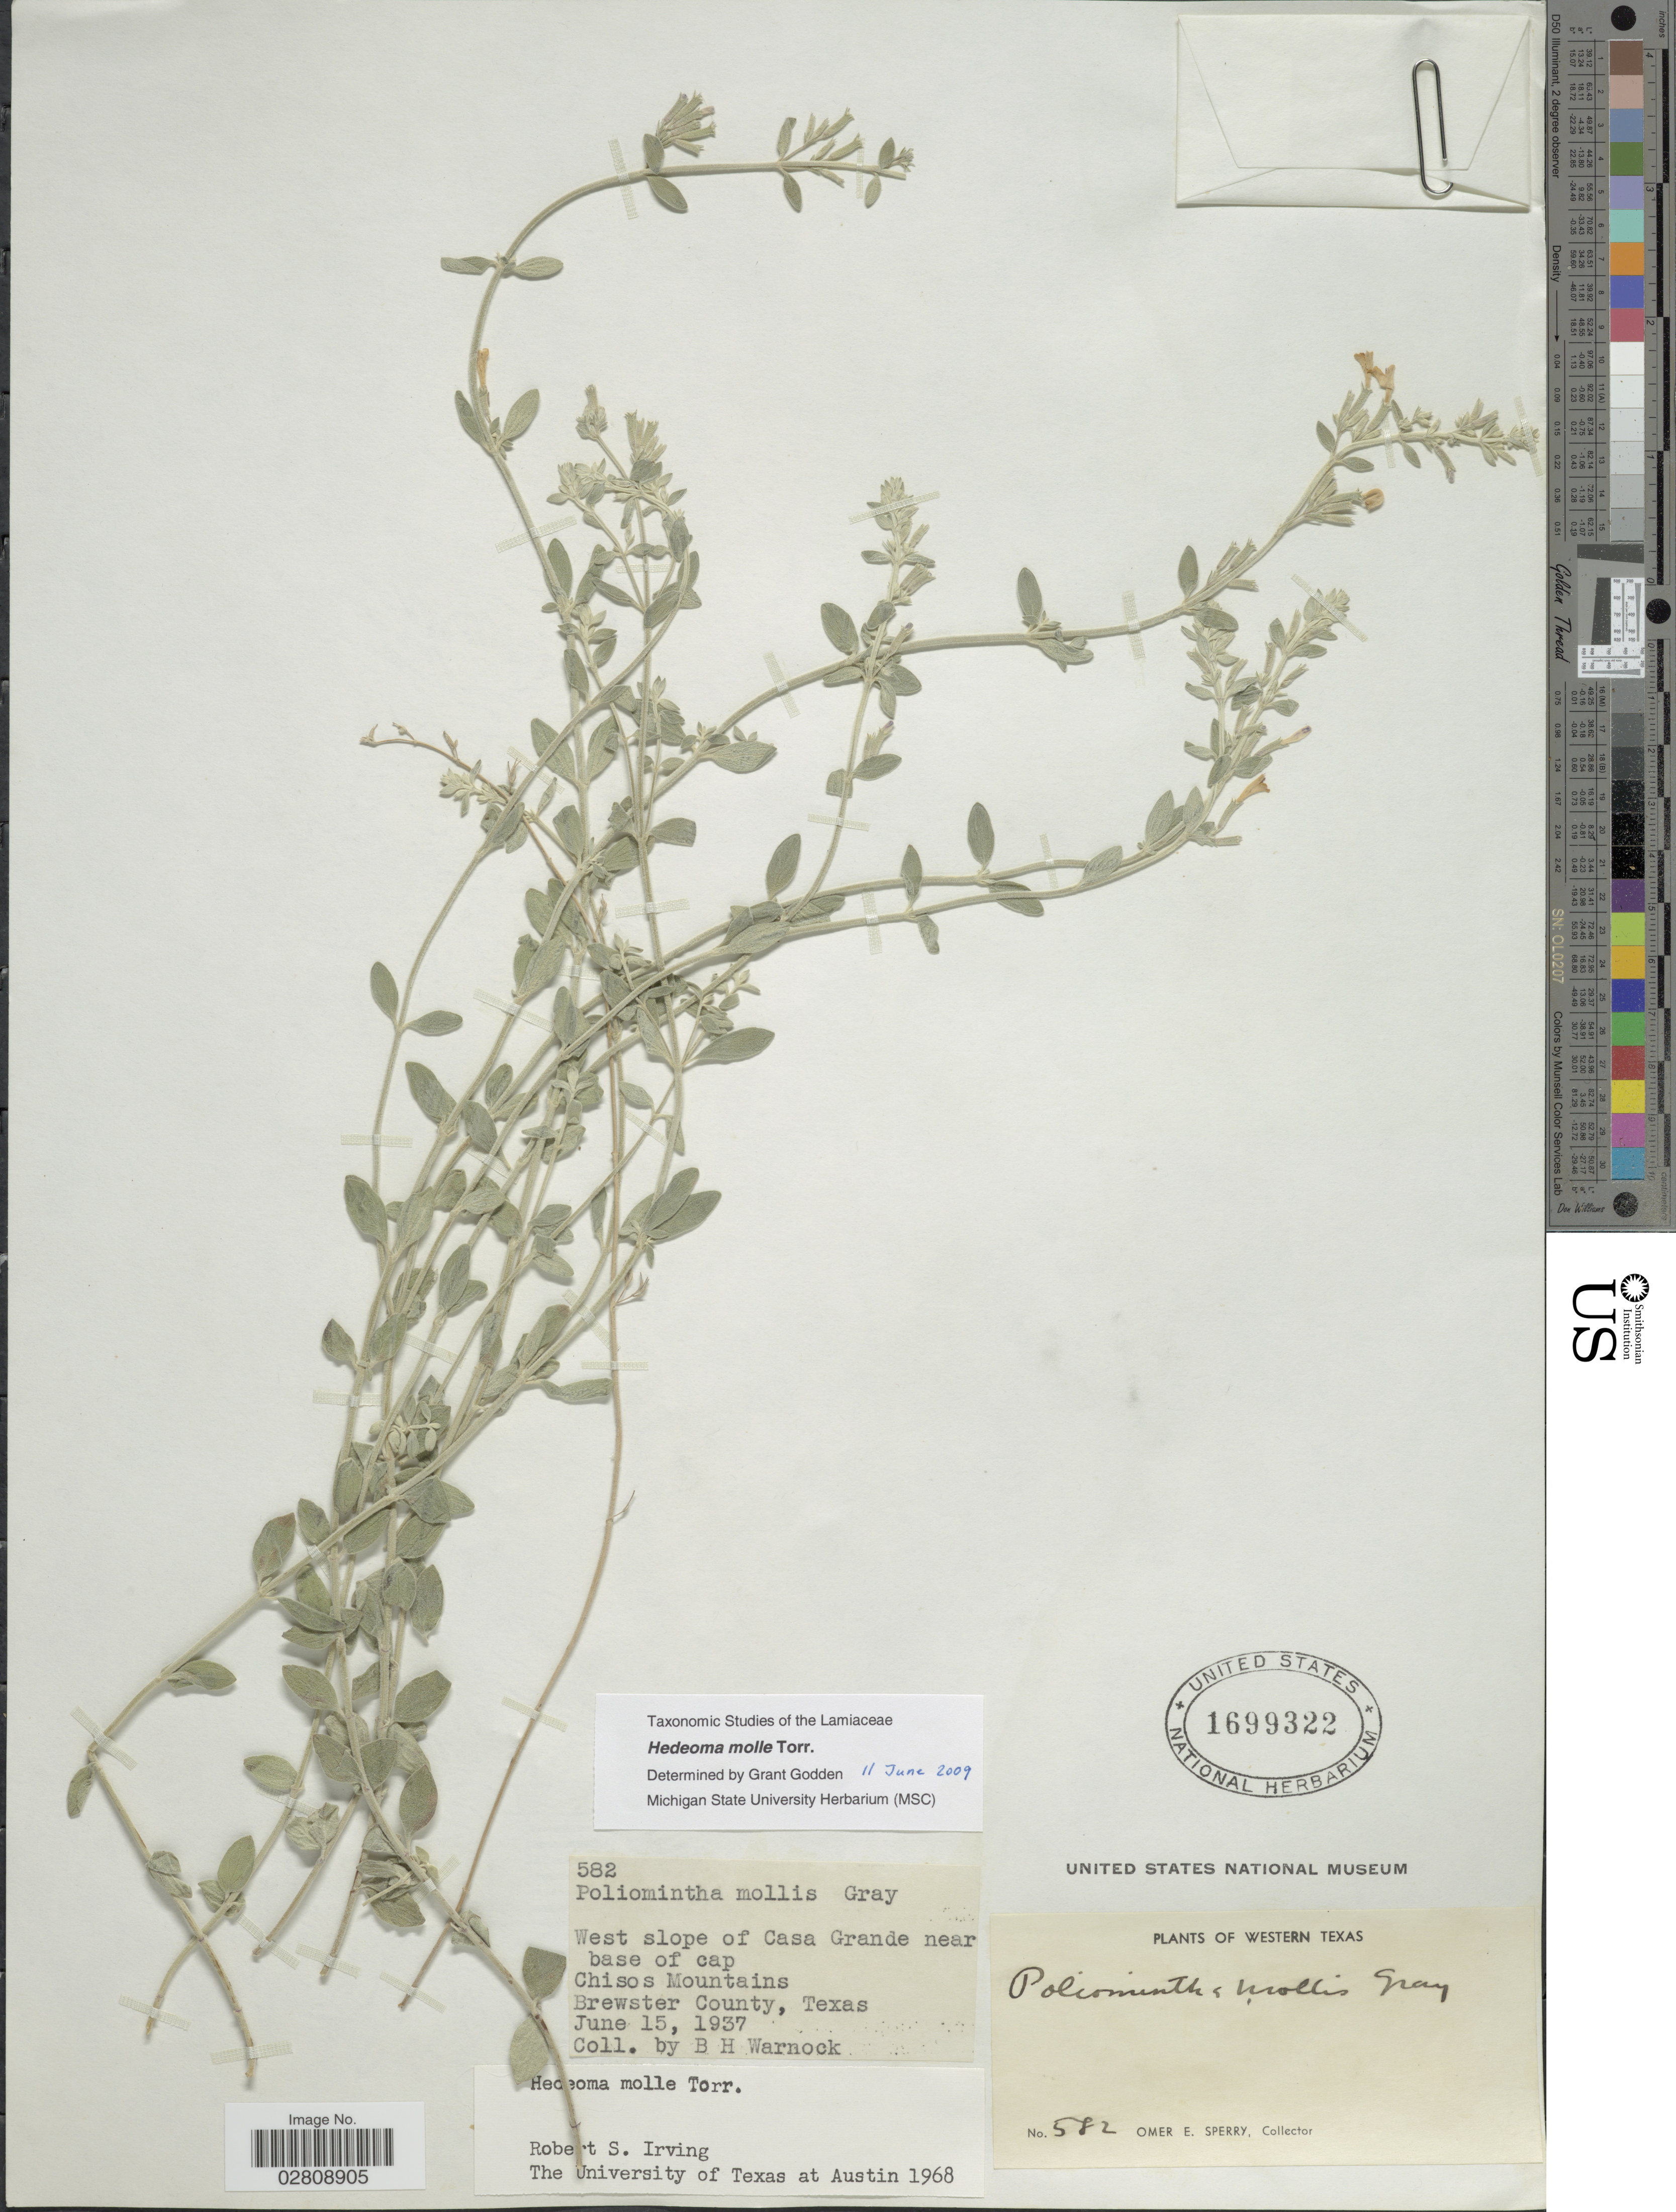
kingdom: Plantae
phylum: Tracheophyta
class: Magnoliopsida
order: Lamiales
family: Lamiaceae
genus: Hedeoma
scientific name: Hedeoma mollis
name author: Torr.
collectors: O. E. Sperry & B. H. Warnock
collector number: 582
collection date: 1937-06-15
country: United States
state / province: Texas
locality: Western Texas. West slope of Casa Grande near base of cap. Chisos Mountains. Brewster County.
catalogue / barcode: US 1699322